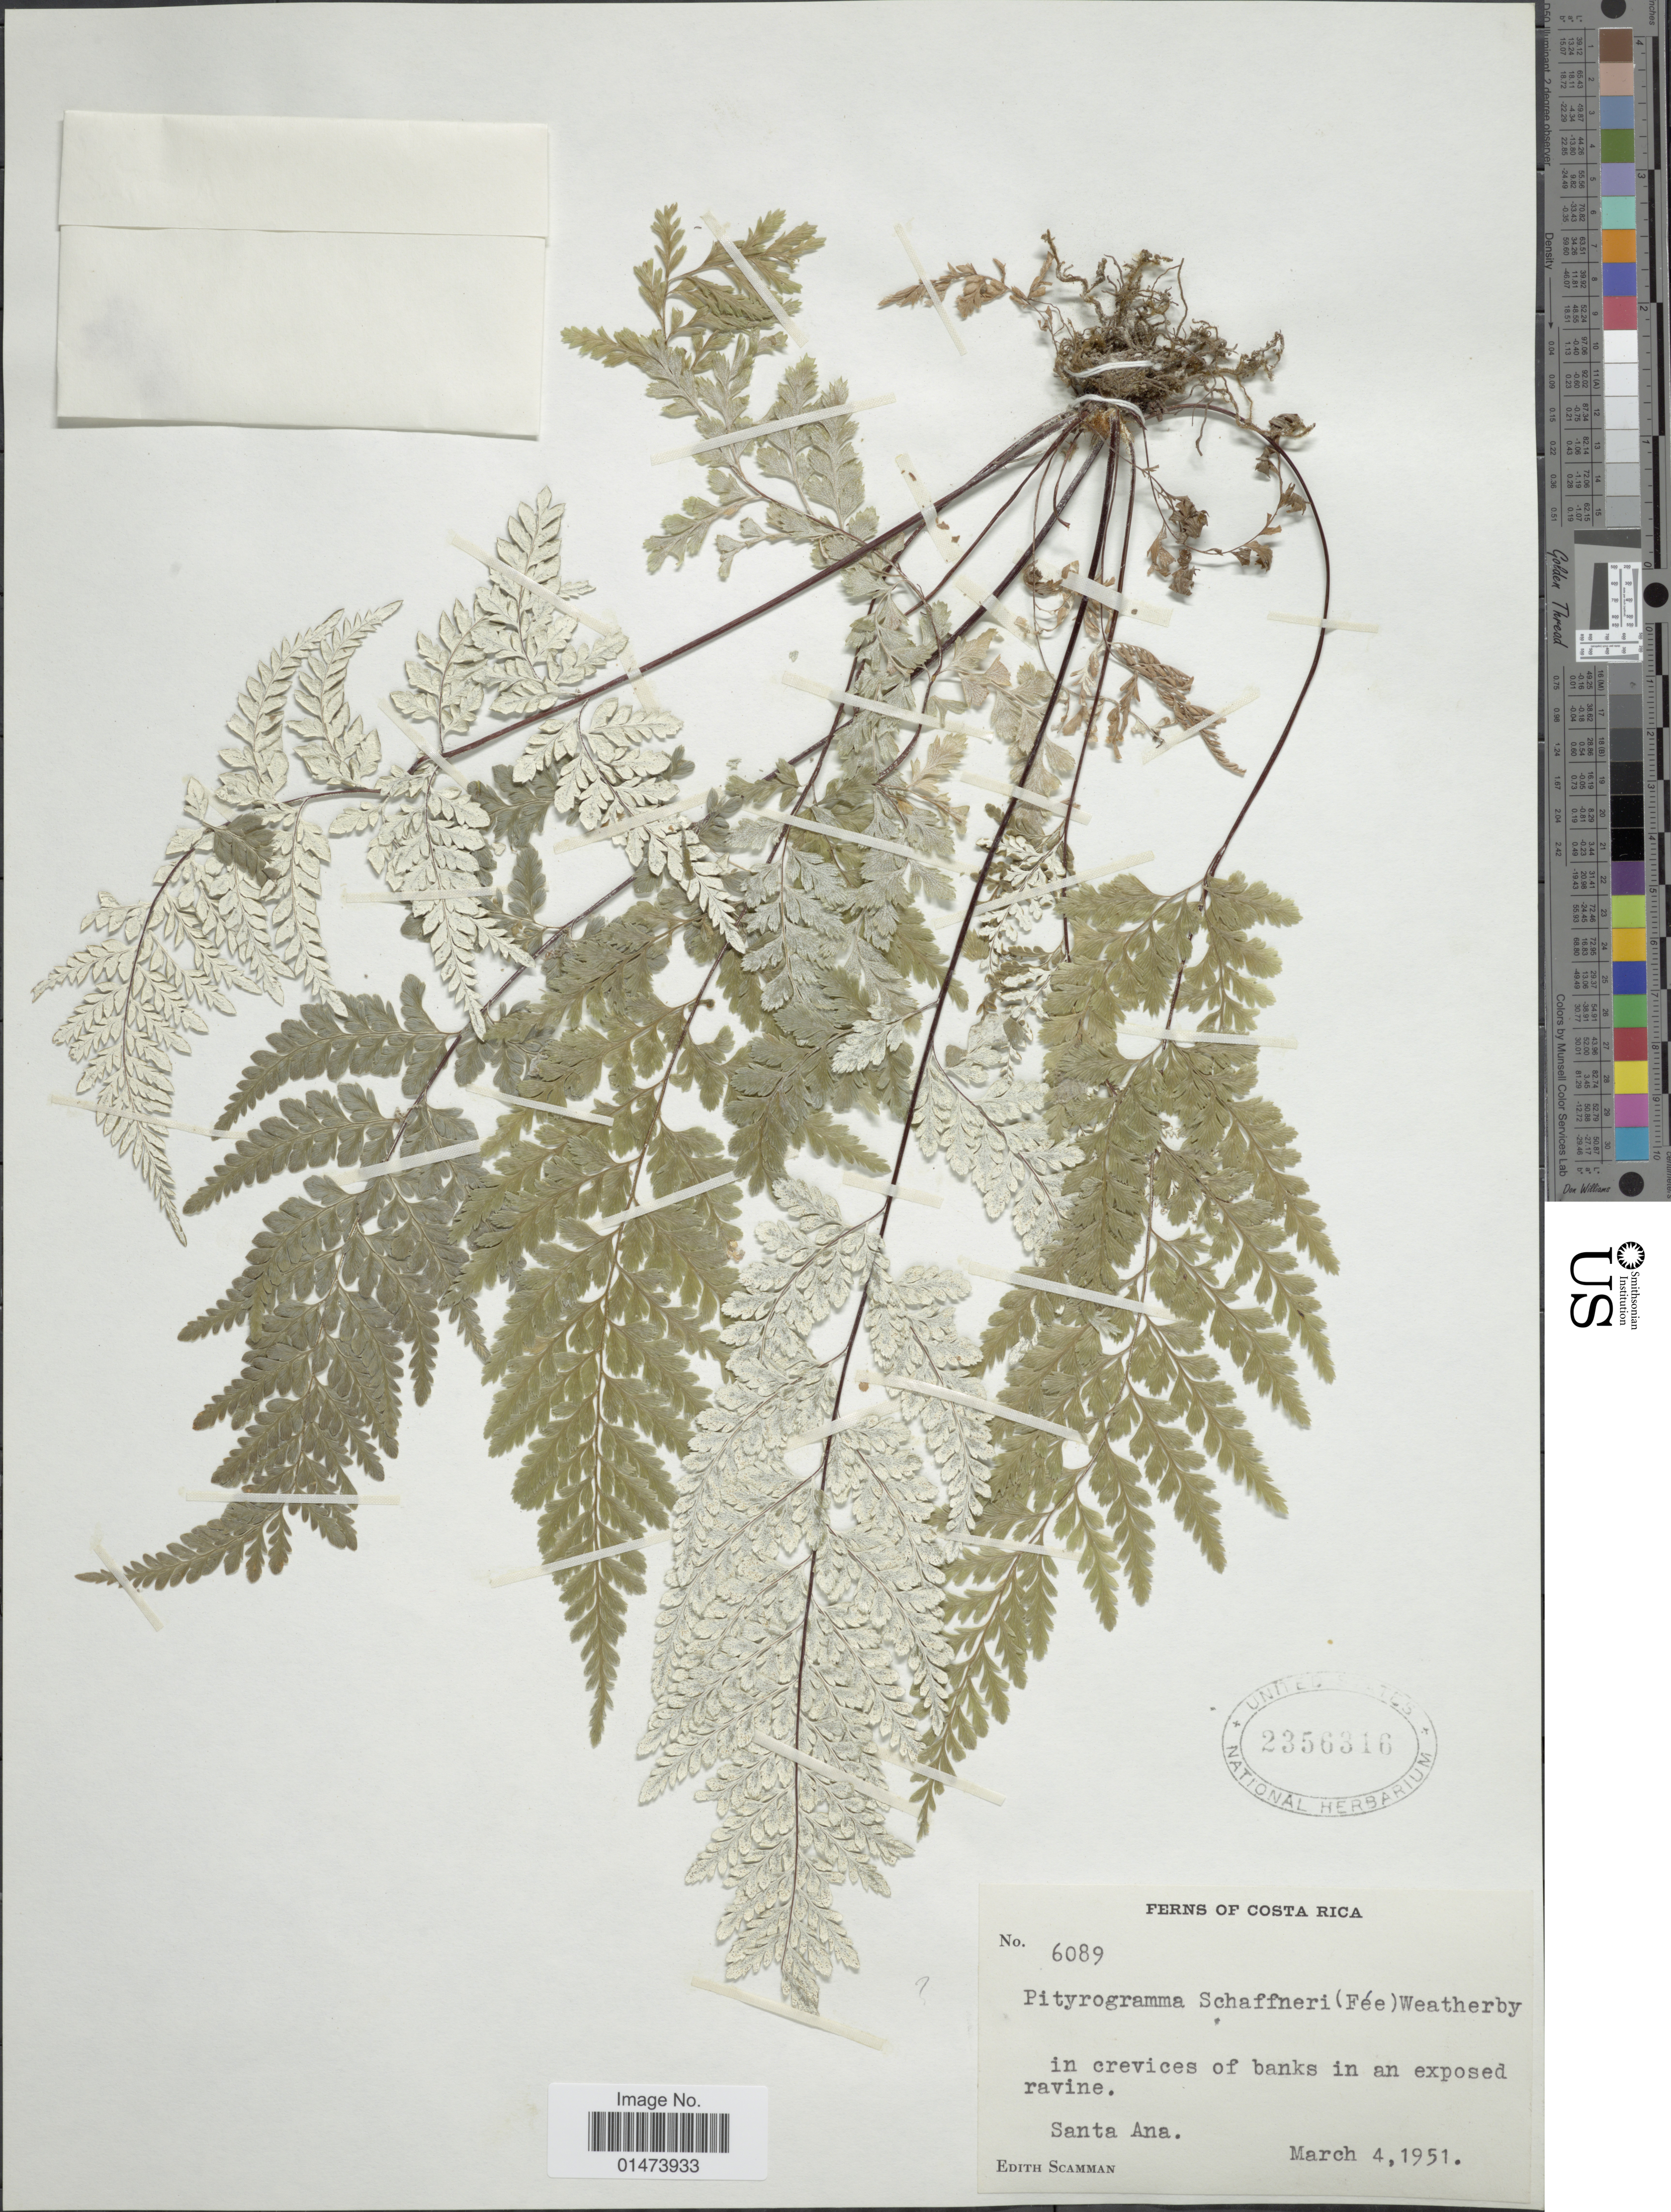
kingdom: Plantae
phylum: Tracheophyta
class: Polypodiopsida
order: Polypodiales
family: Pteridaceae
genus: Pityrogramma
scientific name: Pityrogramma calomelanos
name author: (L.) Link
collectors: E. Scamman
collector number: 6089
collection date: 1951-03-04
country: Costa Rica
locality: In crevices of banks in an exposed ravine, Santa Ana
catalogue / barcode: US 2356316